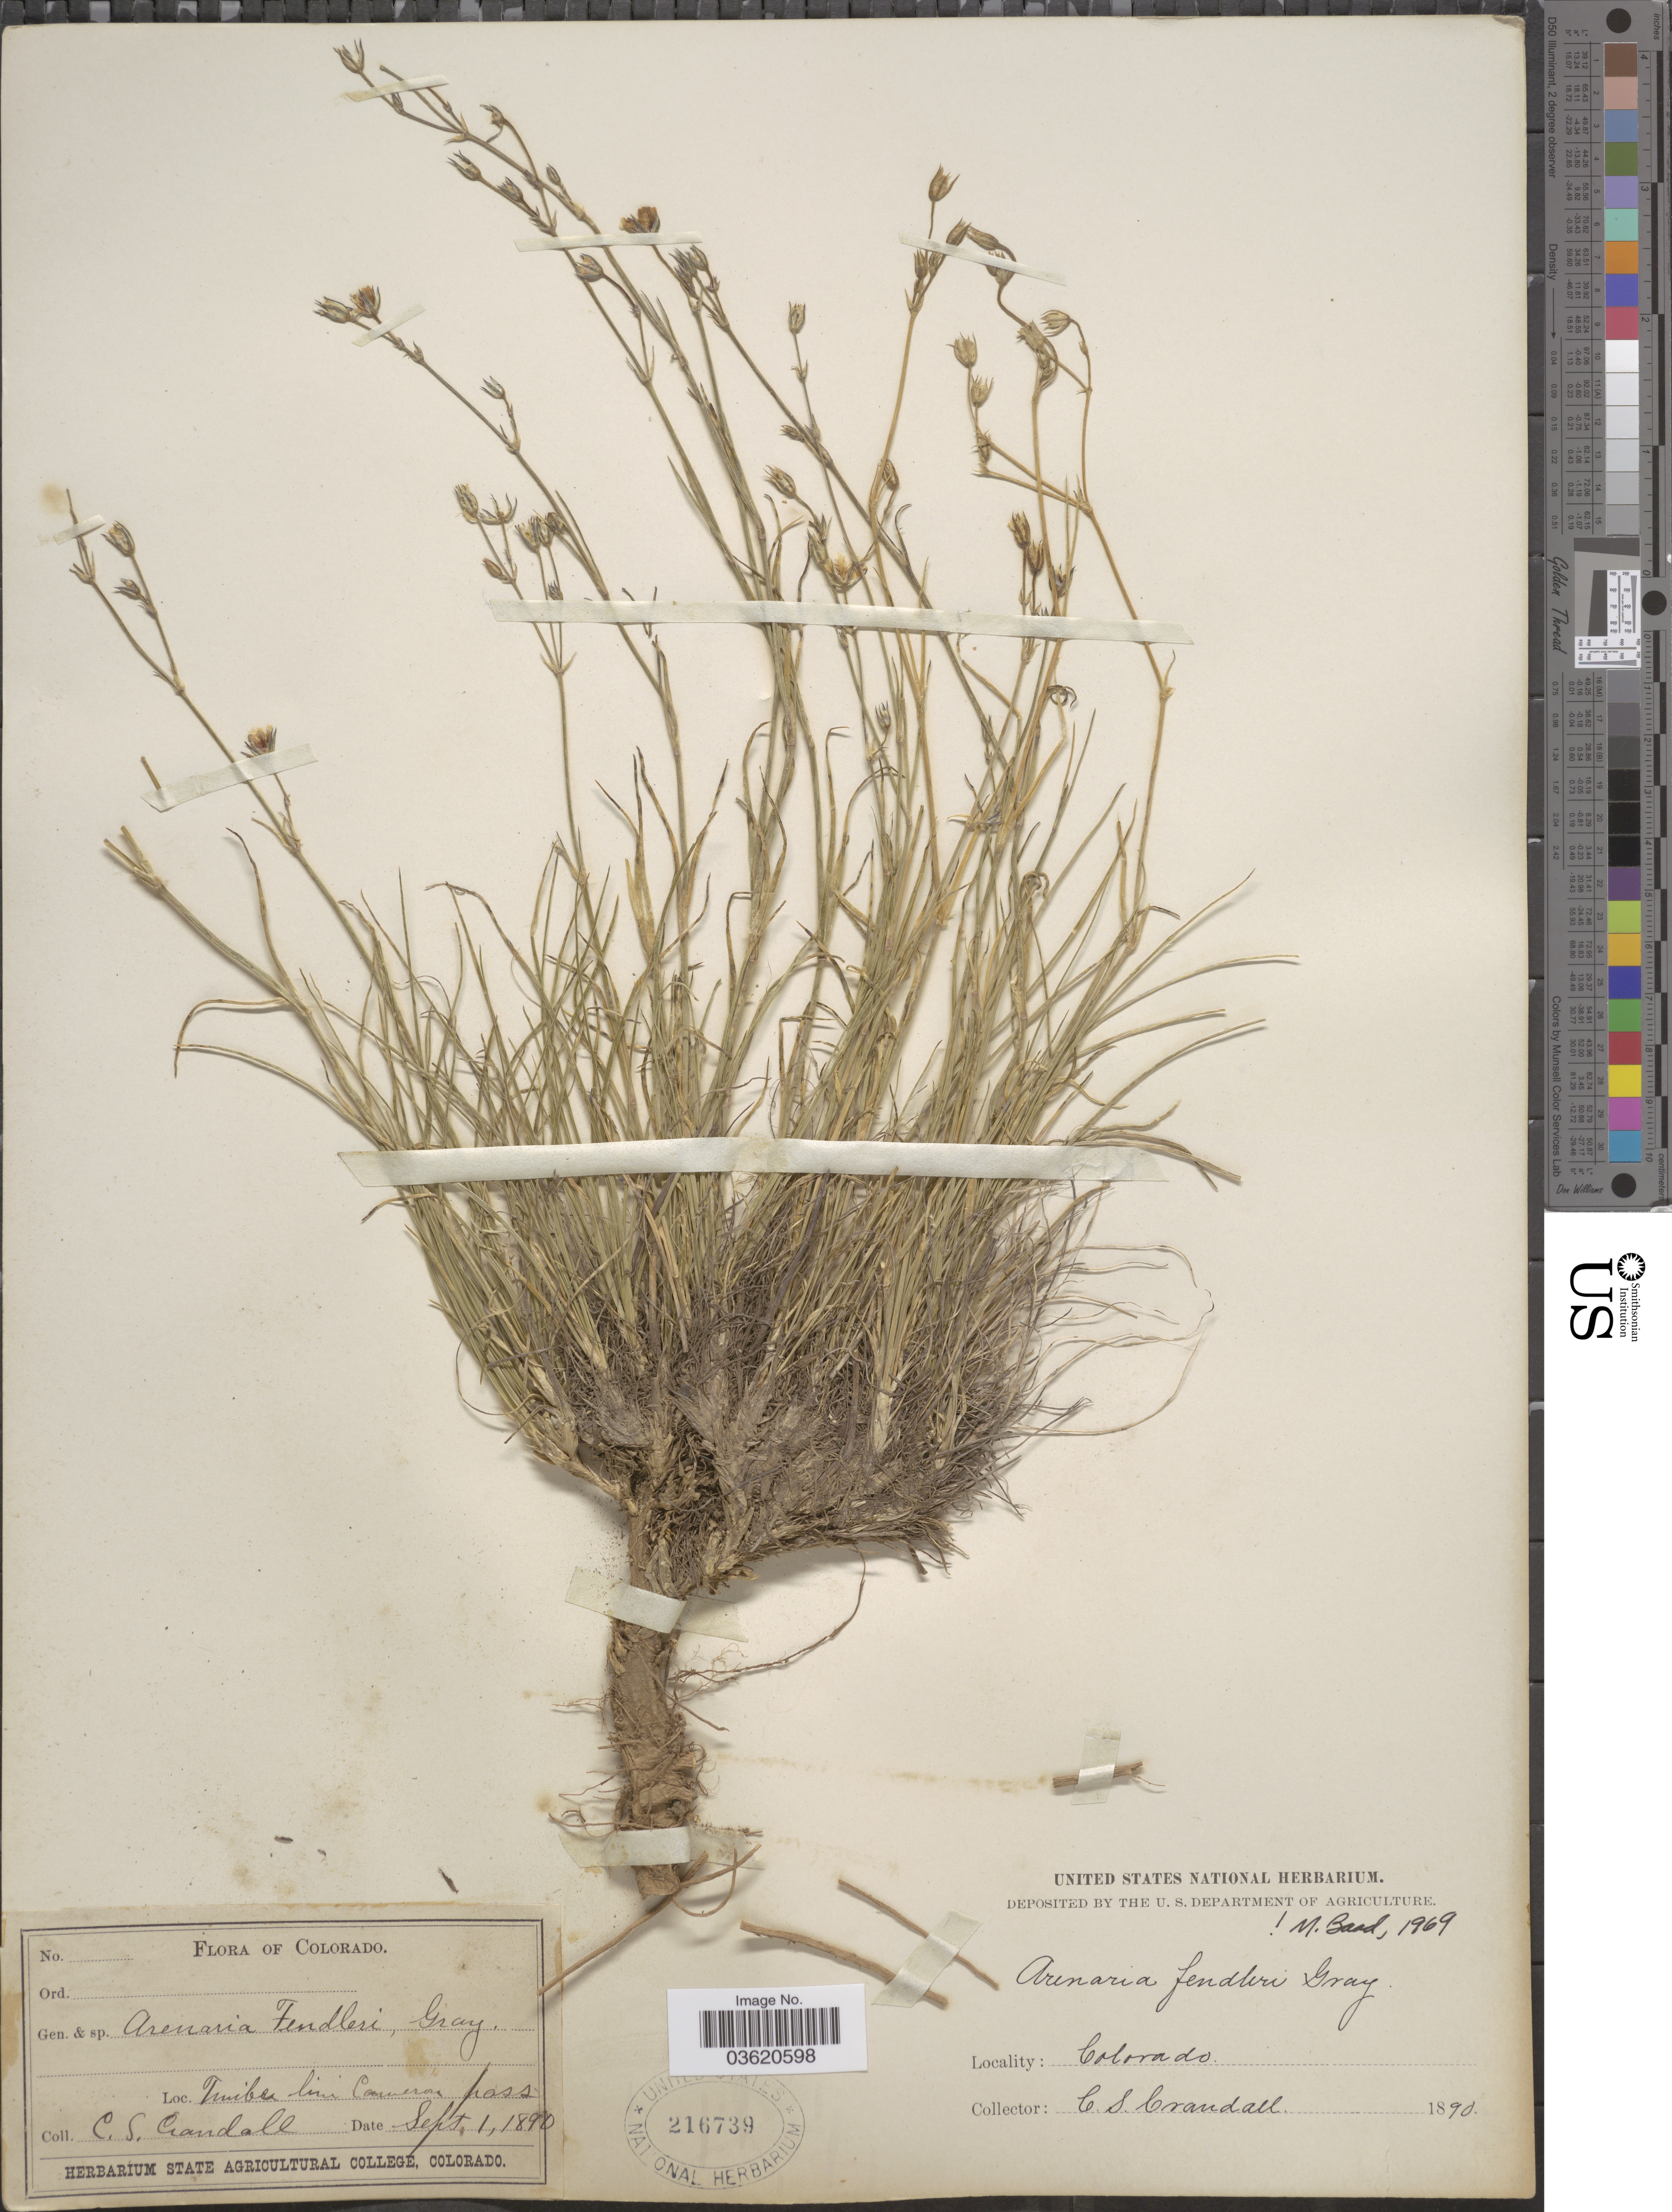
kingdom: Plantae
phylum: Tracheophyta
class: Magnoliopsida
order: Caryophyllales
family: Caryophyllaceae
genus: Eremogone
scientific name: Eremogone fendleri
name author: (A. Gray) Ikonn.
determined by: U.S. National Herbarium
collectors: C. Crandall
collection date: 1890-09-01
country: United States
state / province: Colorado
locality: Timber line, Cameron Pass.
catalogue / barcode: US 216739